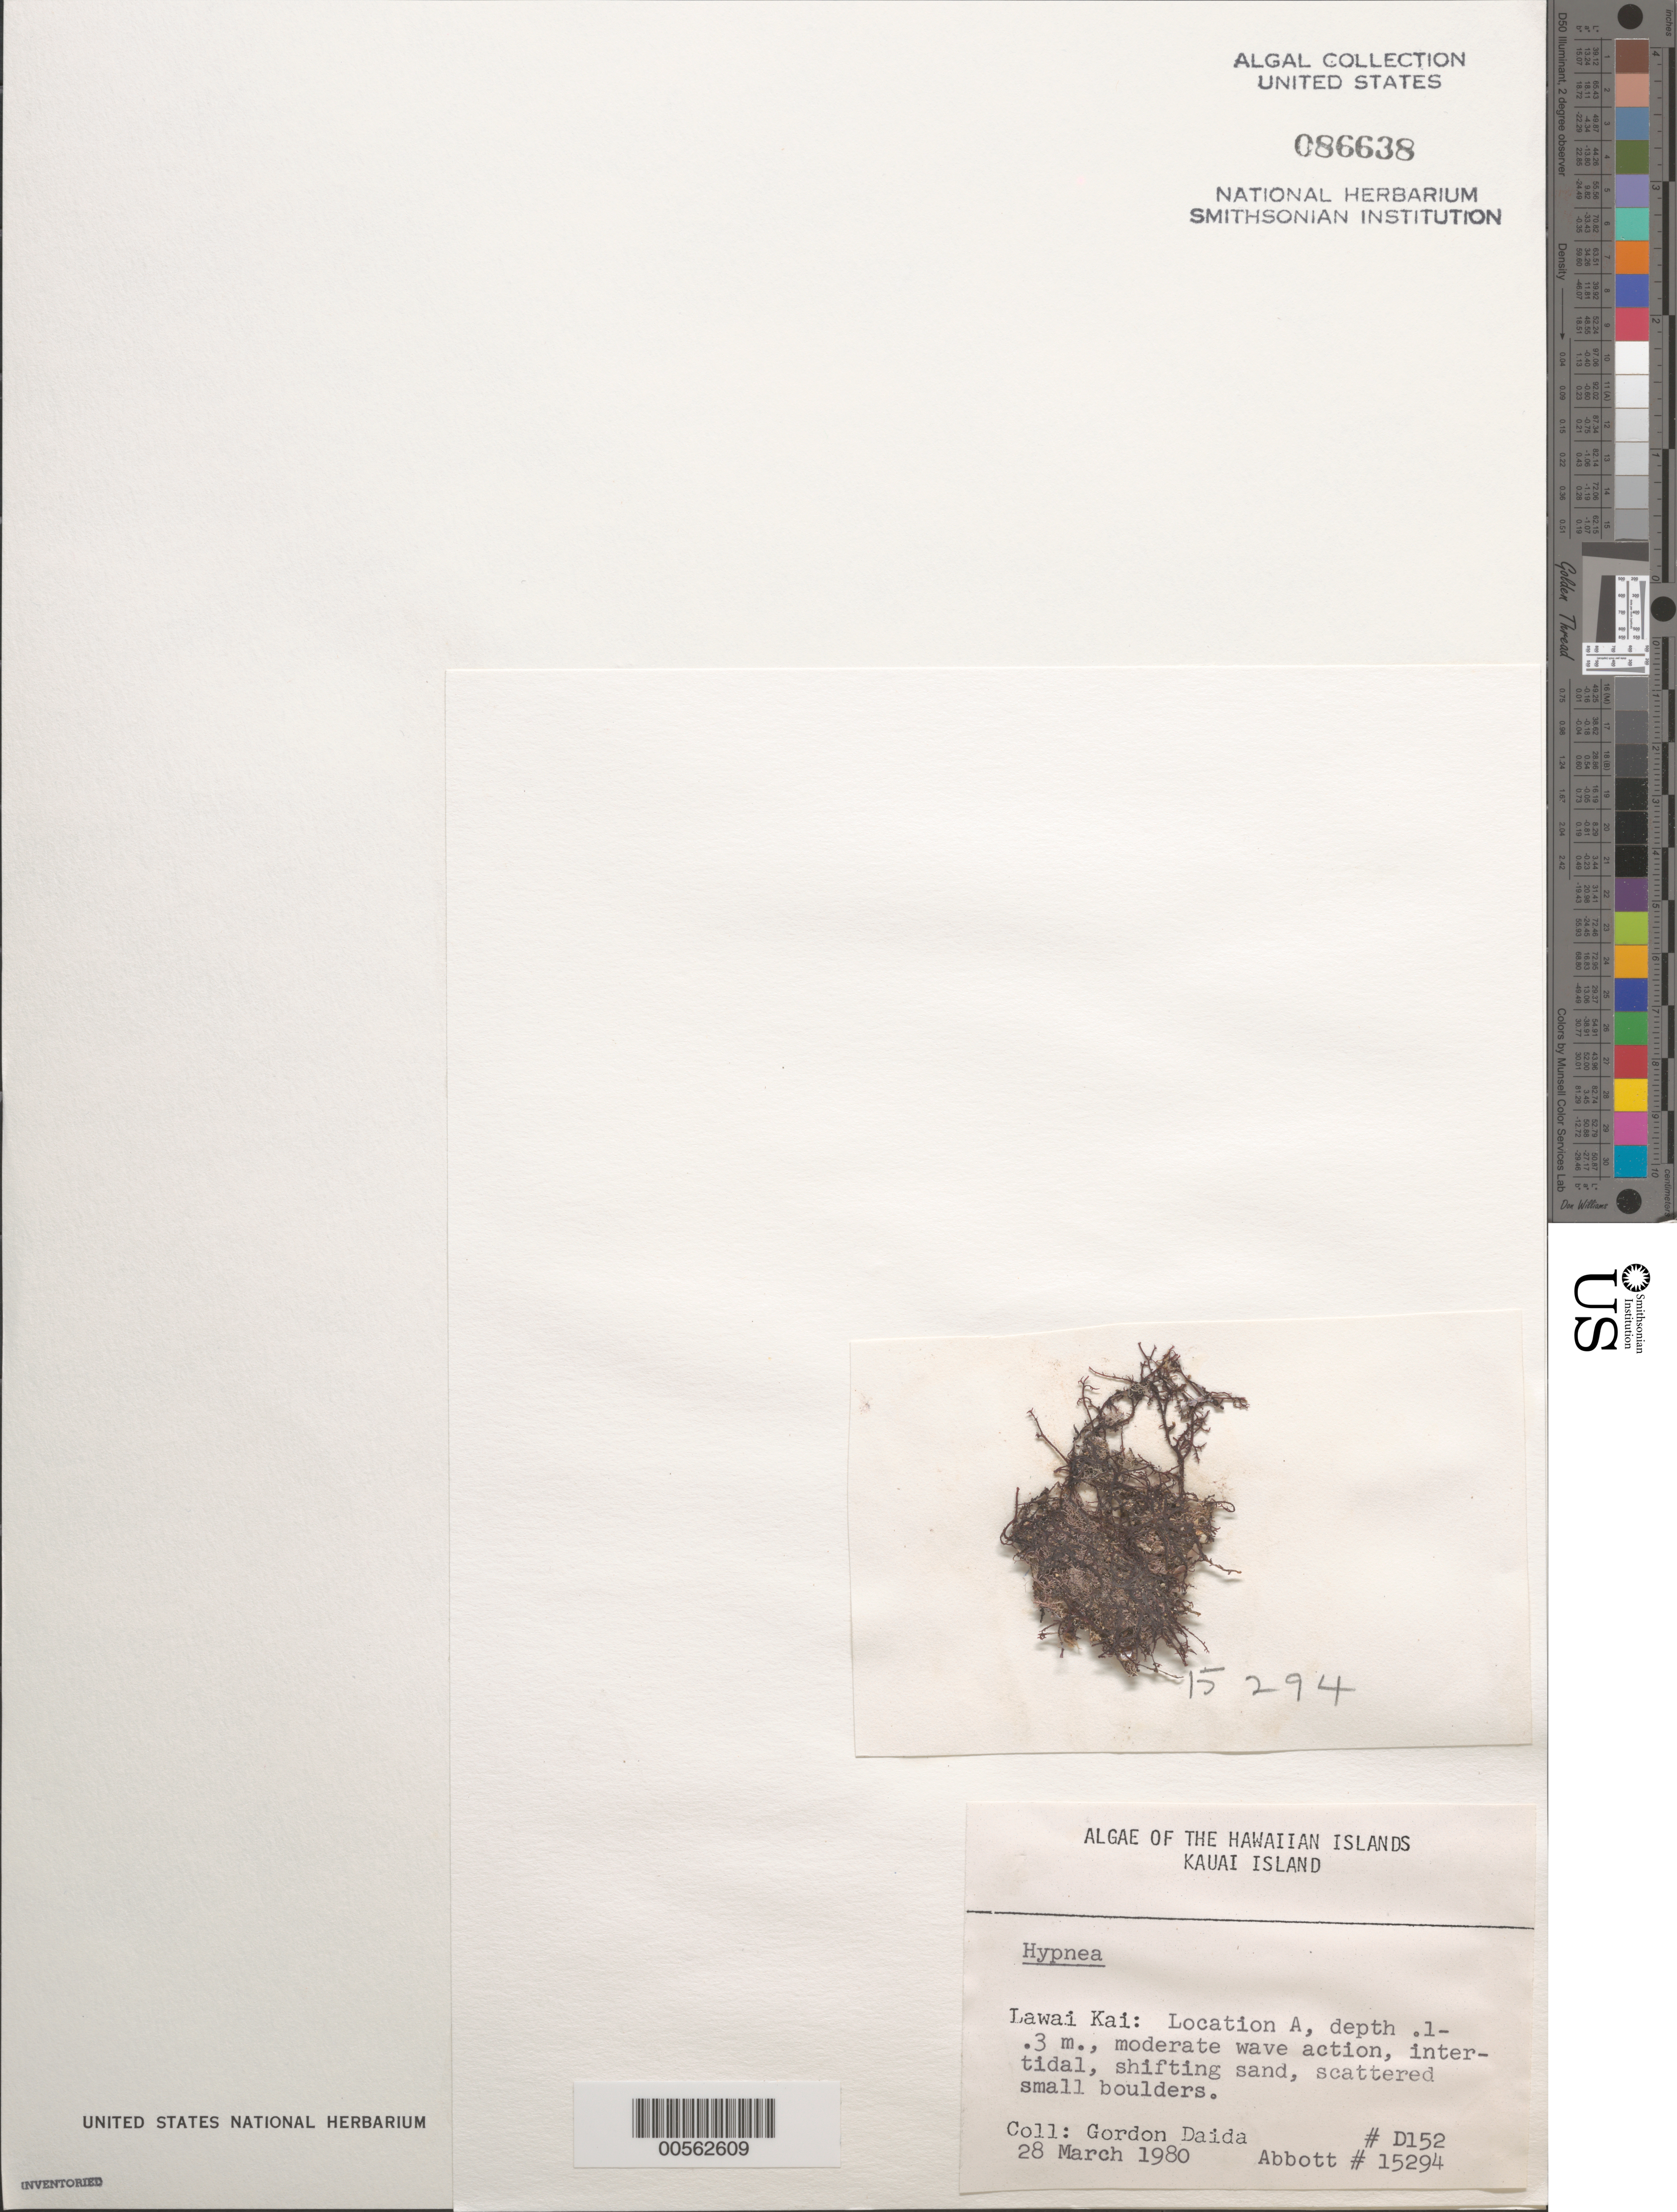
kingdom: Plantae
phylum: Rhodophyta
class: Florideophyceae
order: Gigartinales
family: Cystocloniaceae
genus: Hypnea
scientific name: Hypnea sp.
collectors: G. Daida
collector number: D152 & IAA 15294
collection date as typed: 28 Mar 1980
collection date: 1980-03-28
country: United States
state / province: Hawaii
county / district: Kauai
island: Kaua'i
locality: Lawai Kai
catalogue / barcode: US 86638